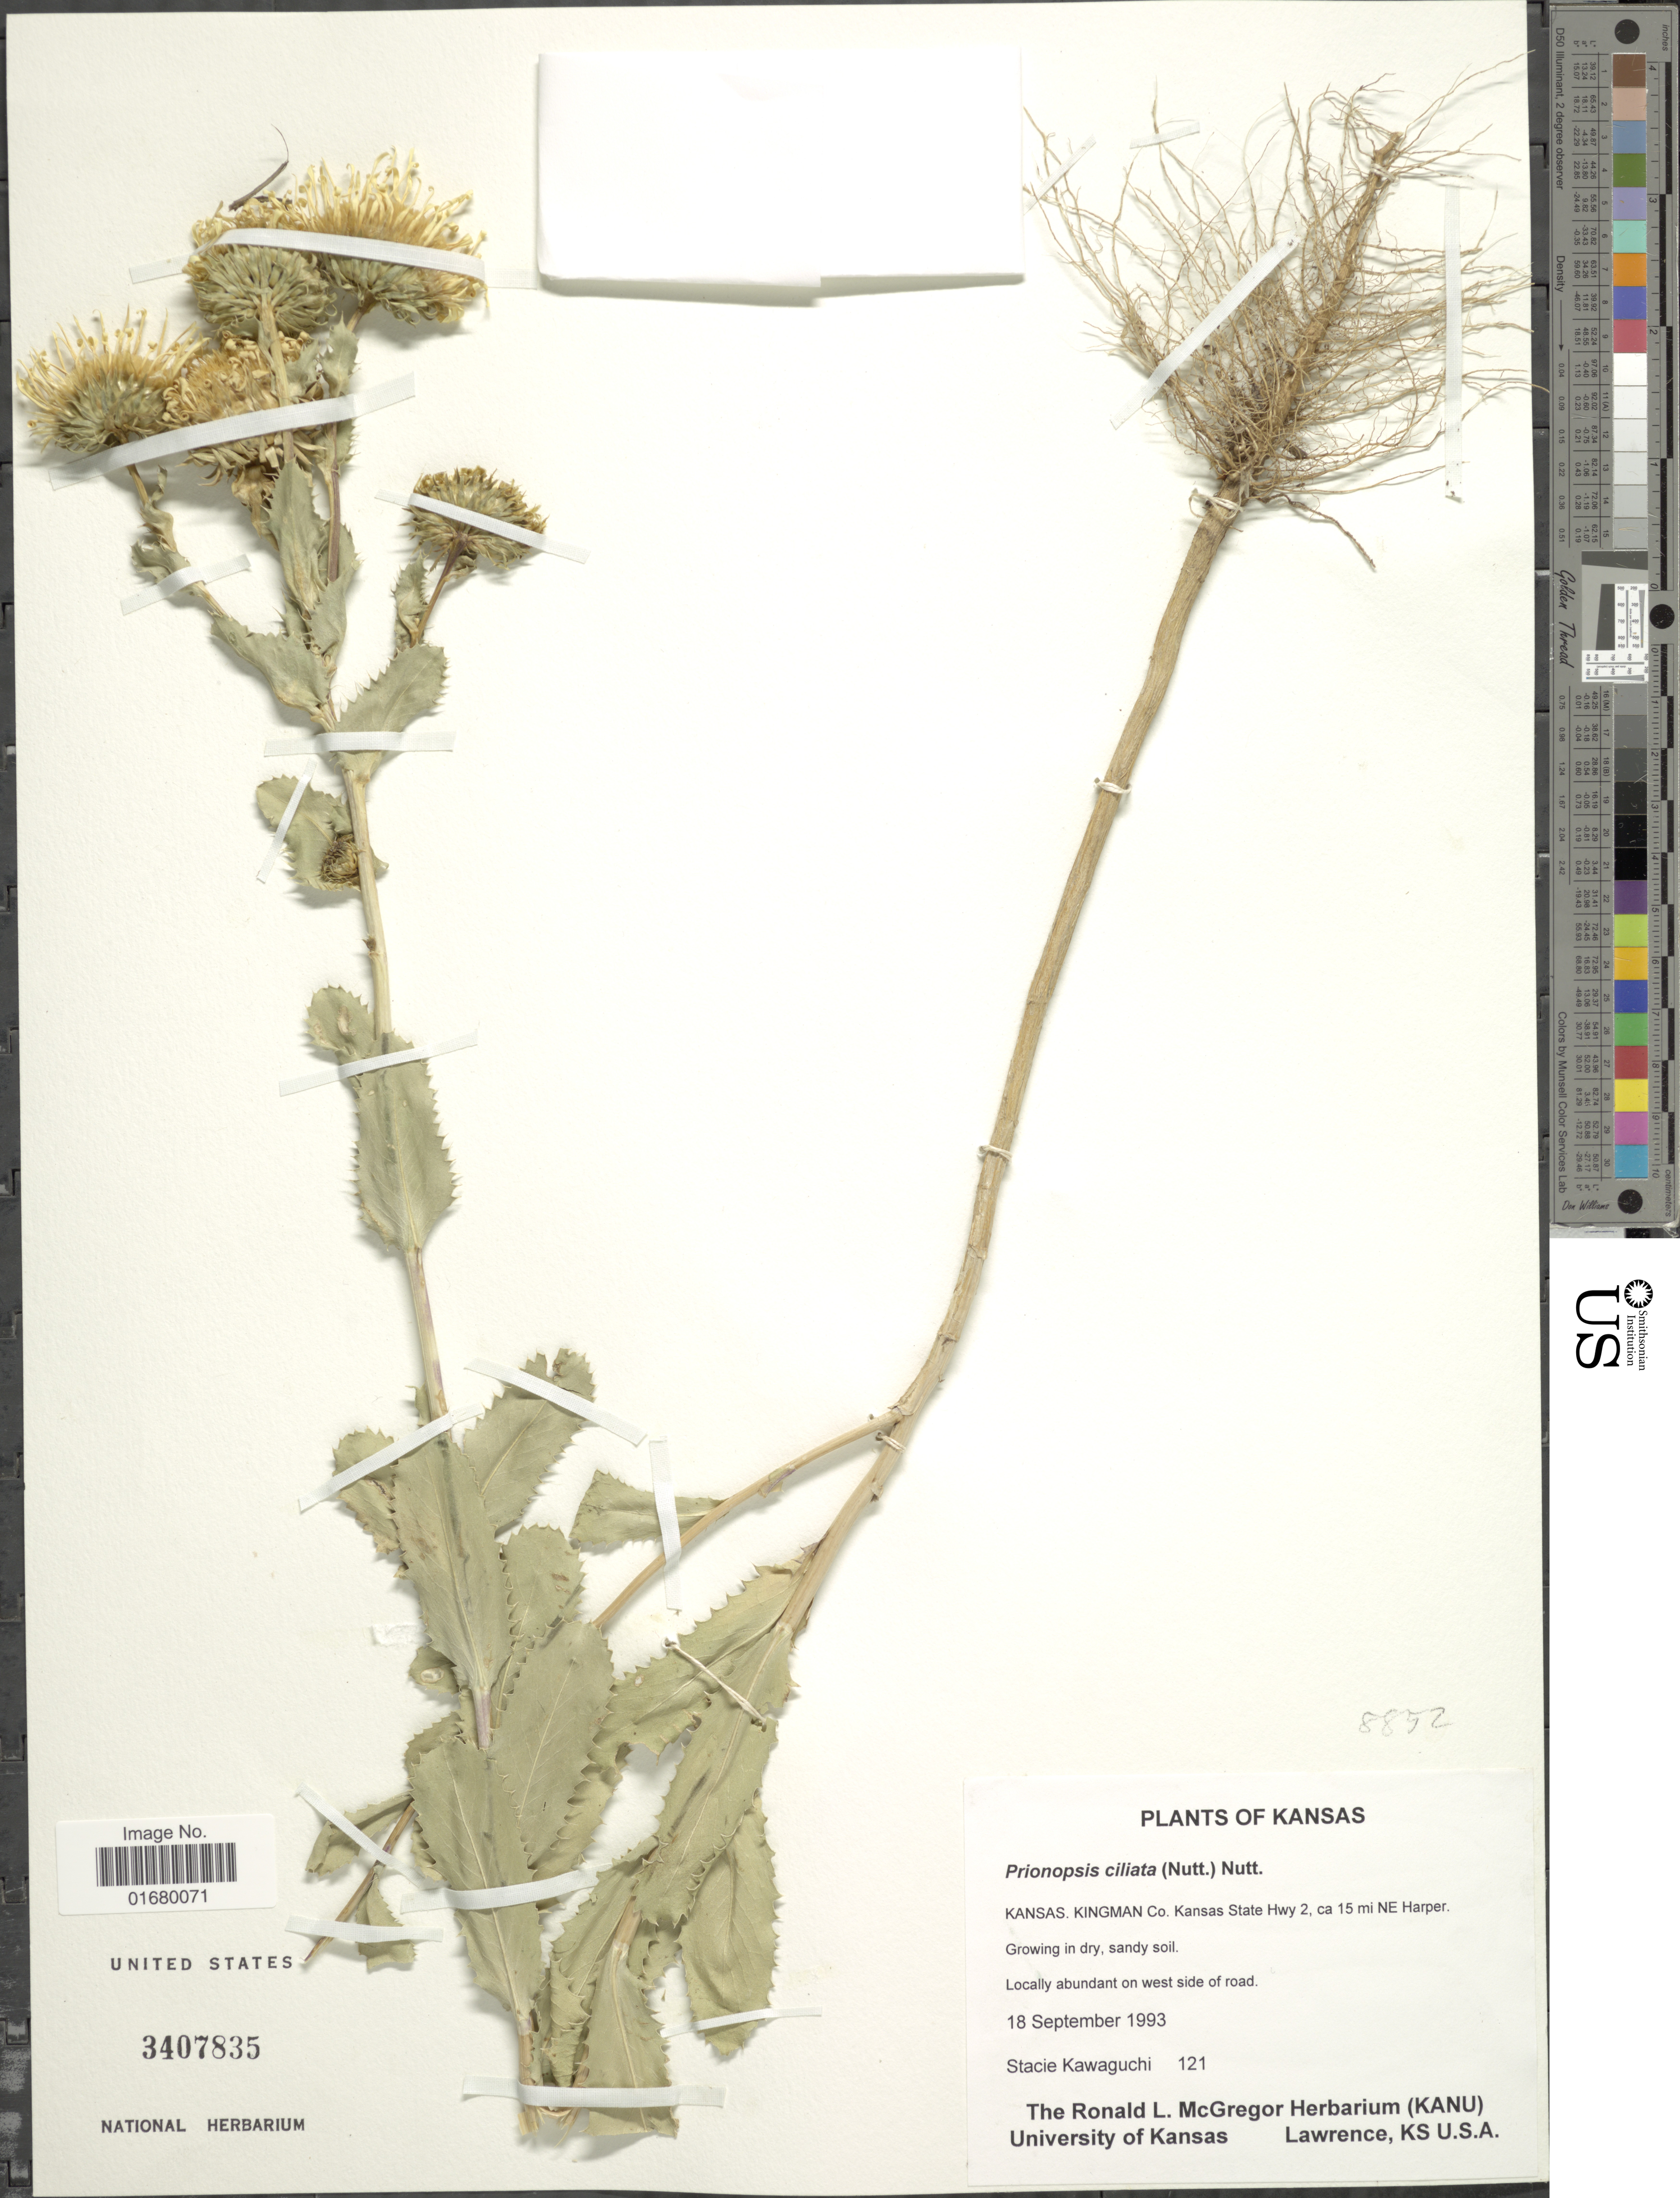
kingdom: Plantae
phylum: Tracheophyta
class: Magnoliopsida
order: Asterales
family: Asteraceae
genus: Grindelia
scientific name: Grindelia papposa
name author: G.L. Nesom & Suh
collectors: S. Kawaguchi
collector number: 121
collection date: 1993-09-18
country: United States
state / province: Kansas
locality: Kingman Co., Kansas State Hwy 2, ca. 15 mi NE Harper.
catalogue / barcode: US 3407835